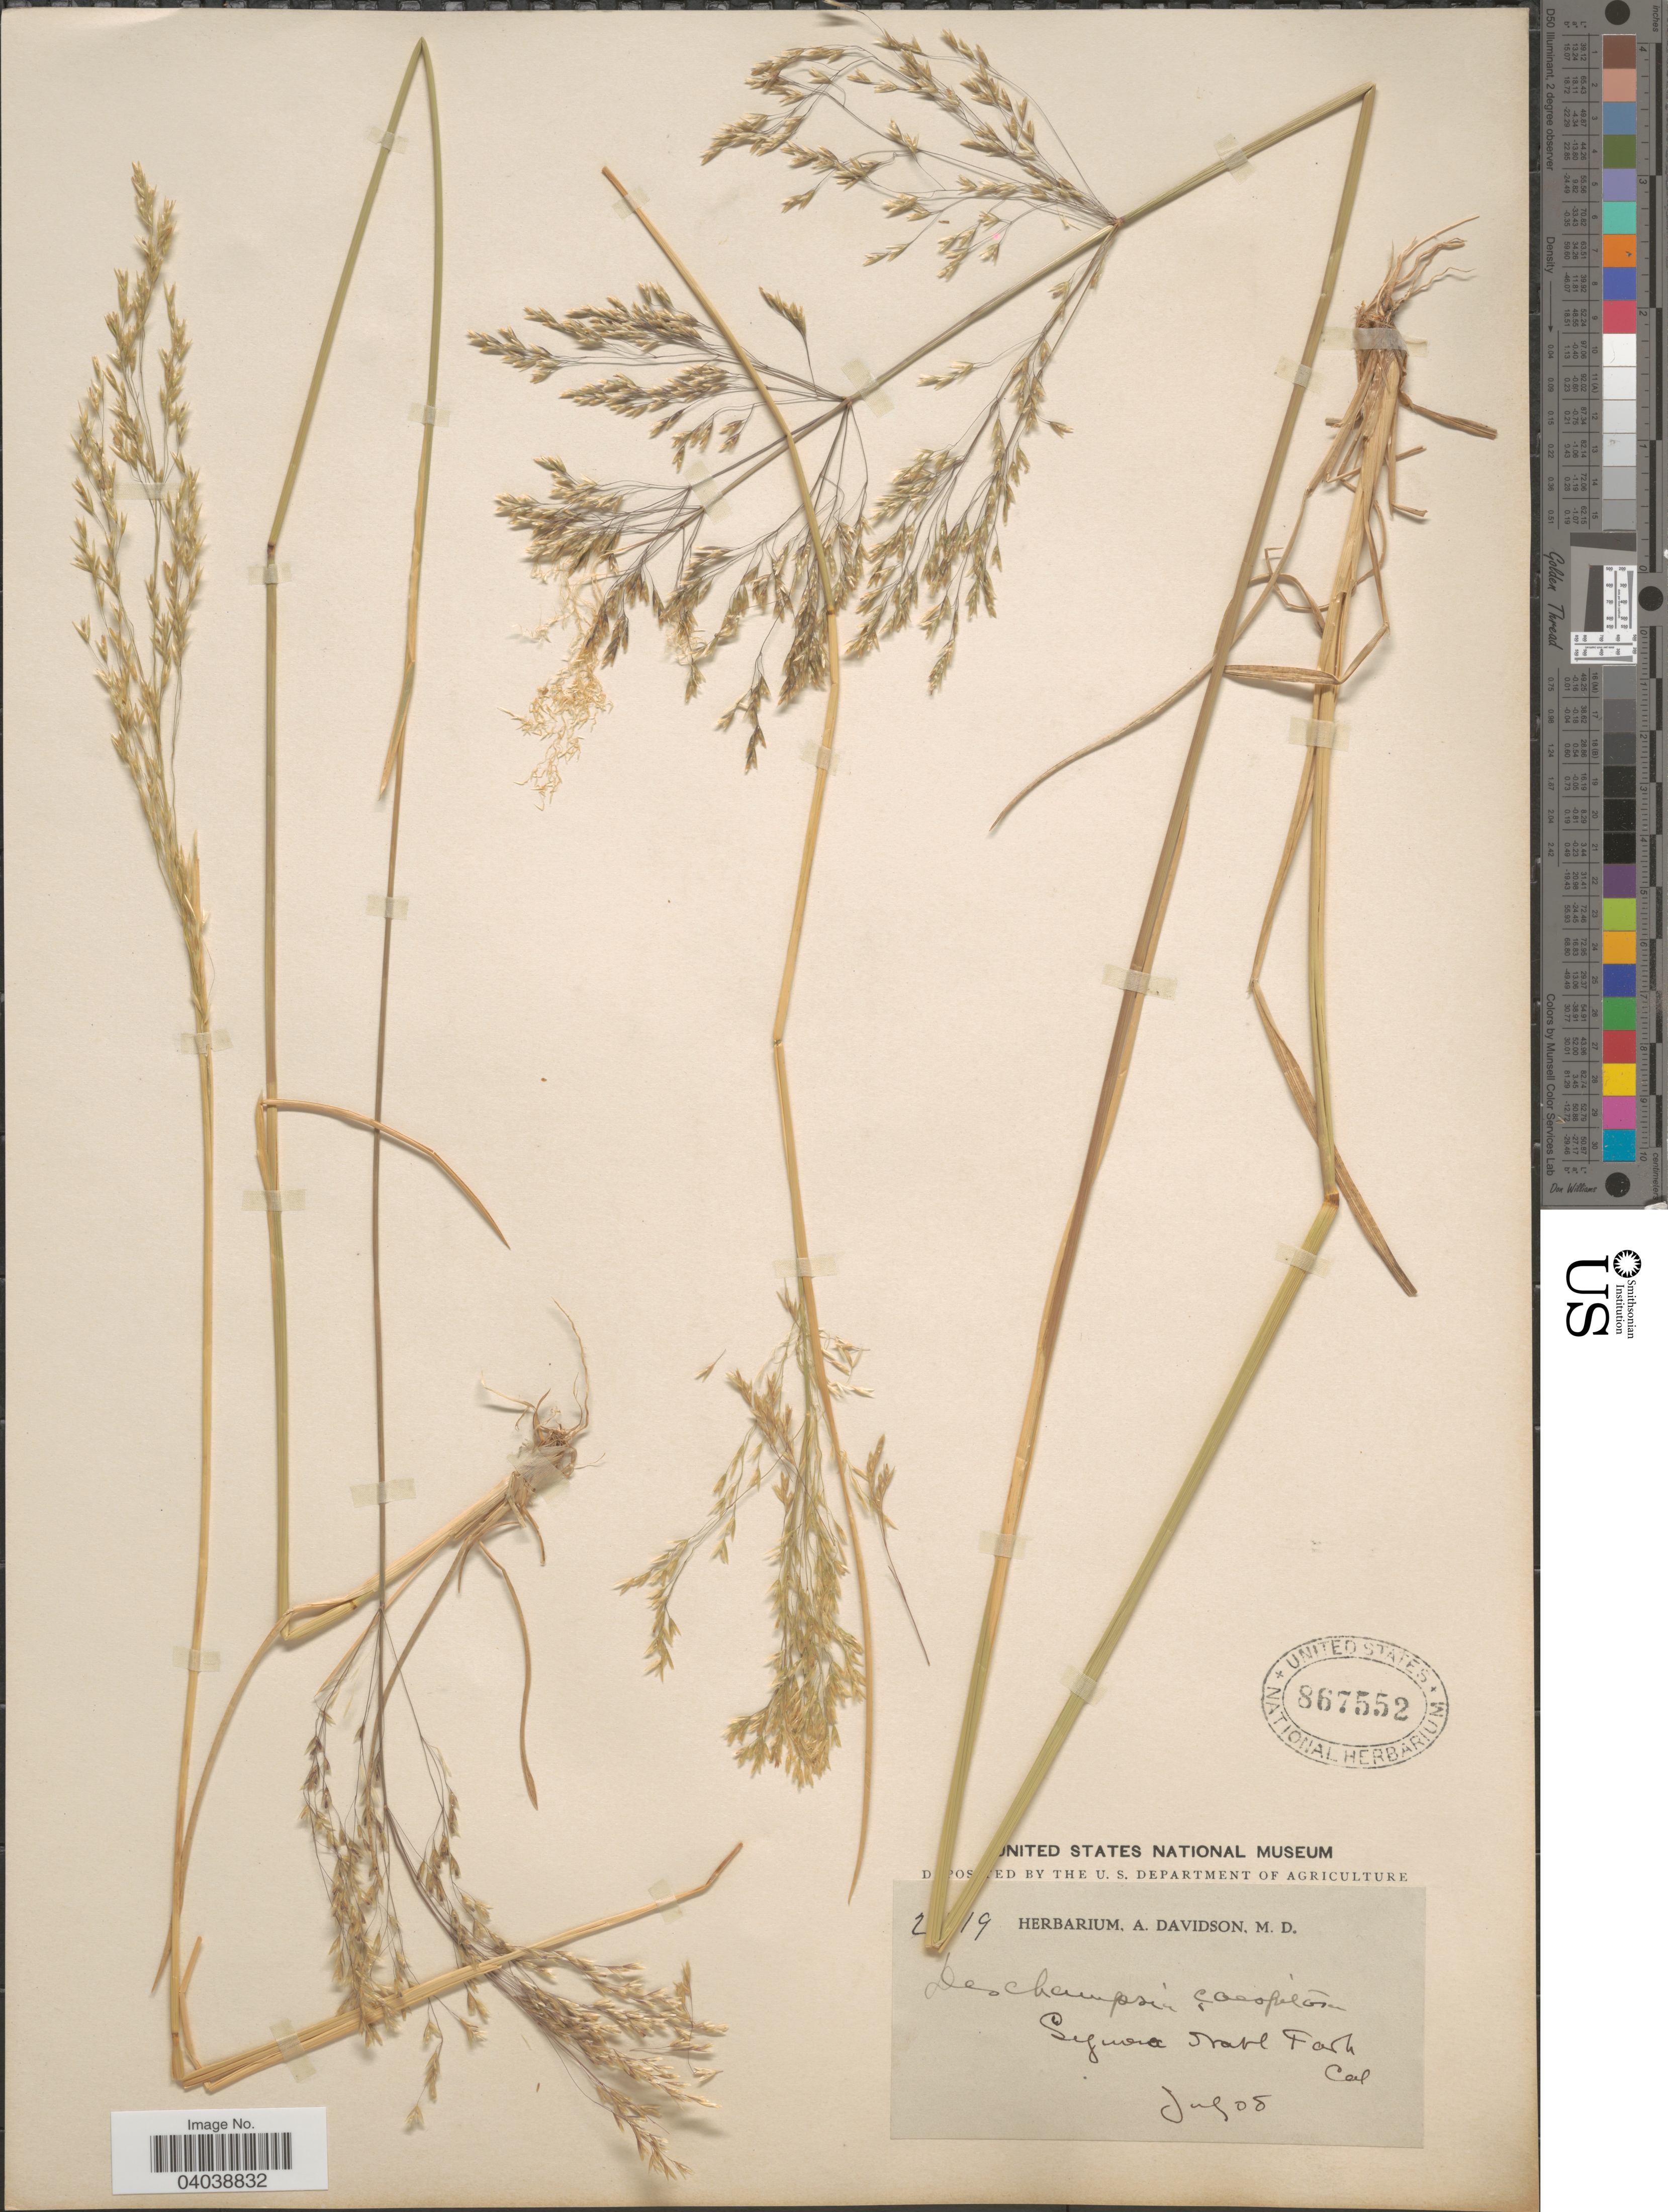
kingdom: Plantae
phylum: Tracheophyta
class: Liliopsida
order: Poales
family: Poaceae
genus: Deschampsia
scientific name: Deschampsia cespitosa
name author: (L.) P. Beauv.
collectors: ex herb. A. Davidson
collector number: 2!19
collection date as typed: Transcribed d/m/y: /7/8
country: United States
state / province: California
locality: Sequoia Natl Forest.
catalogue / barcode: US 867552